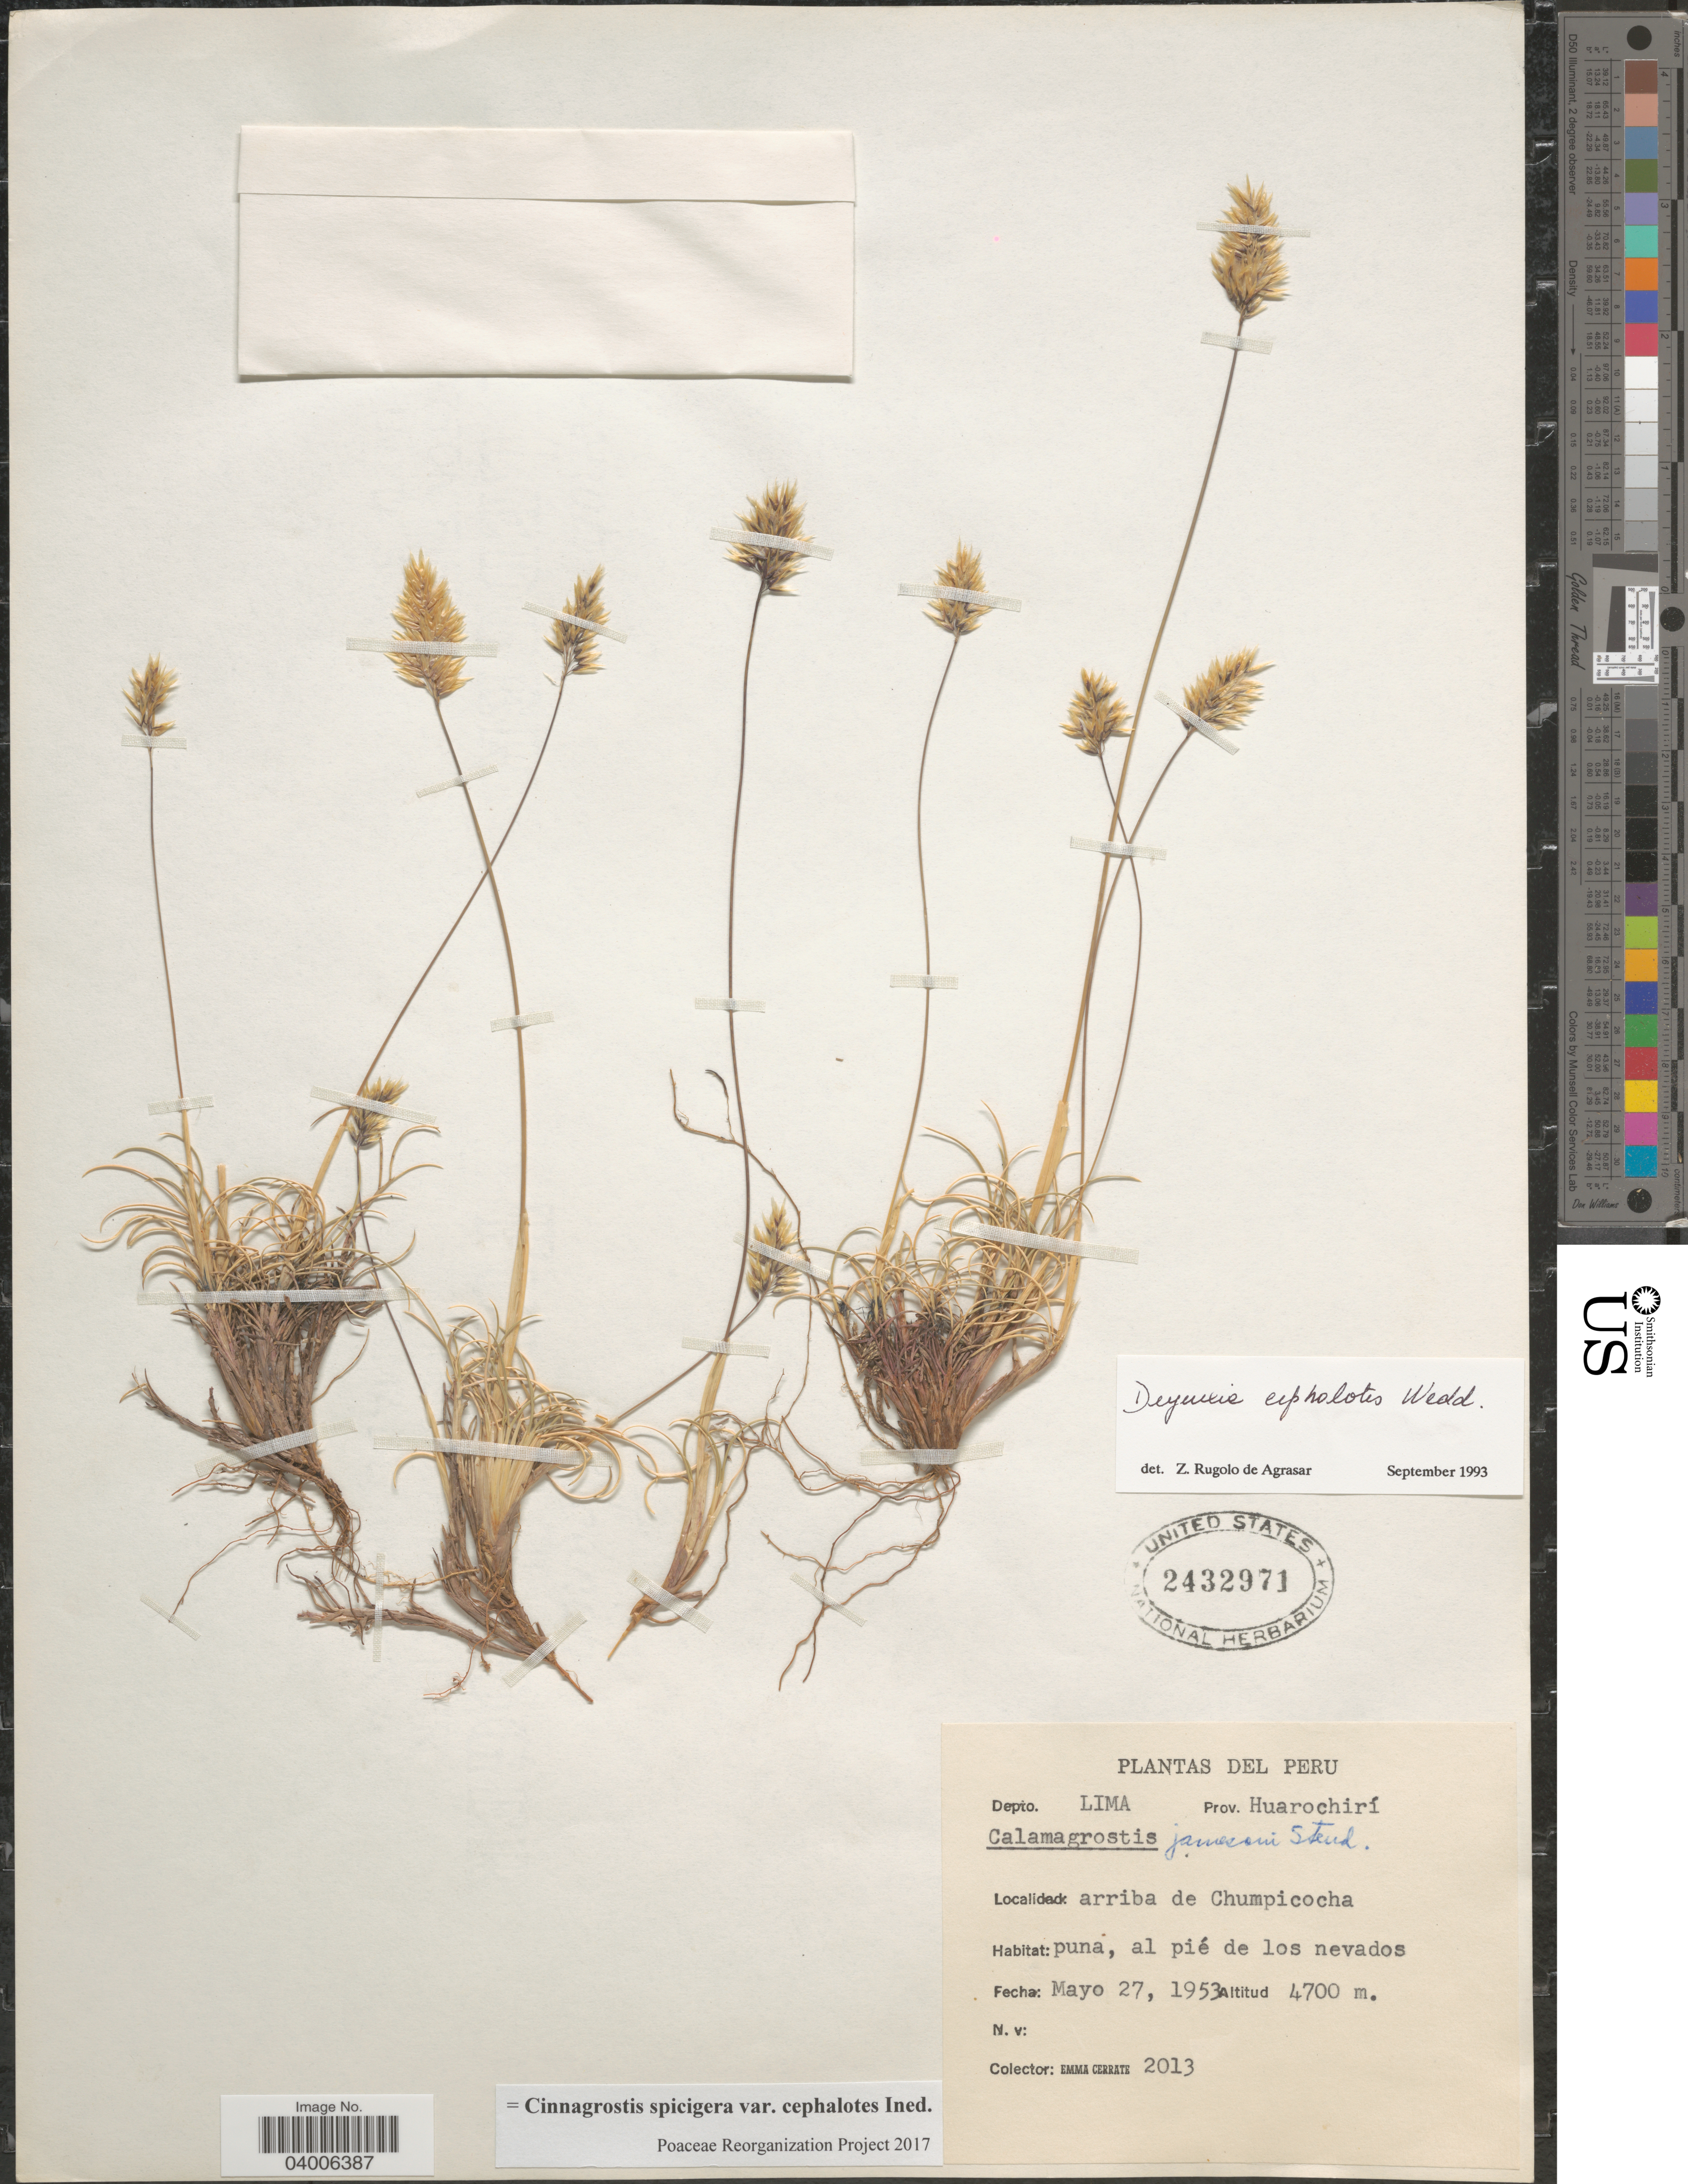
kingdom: Plantae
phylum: Tracheophyta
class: Liliopsida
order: Poales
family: Poaceae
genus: Cinnagrostis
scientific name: Cinnagrostis spicigera var. cephalotes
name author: (Wedd.) P.M. Peterson et al.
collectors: E. Cerrate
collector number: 2013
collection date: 1953-05-27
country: Peru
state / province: Lima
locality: Depto. Lima. Prov. Huarochirí. Arriba de Chumpicocha. Puna, al pié de los nevados.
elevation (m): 4700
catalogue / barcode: US 2432971